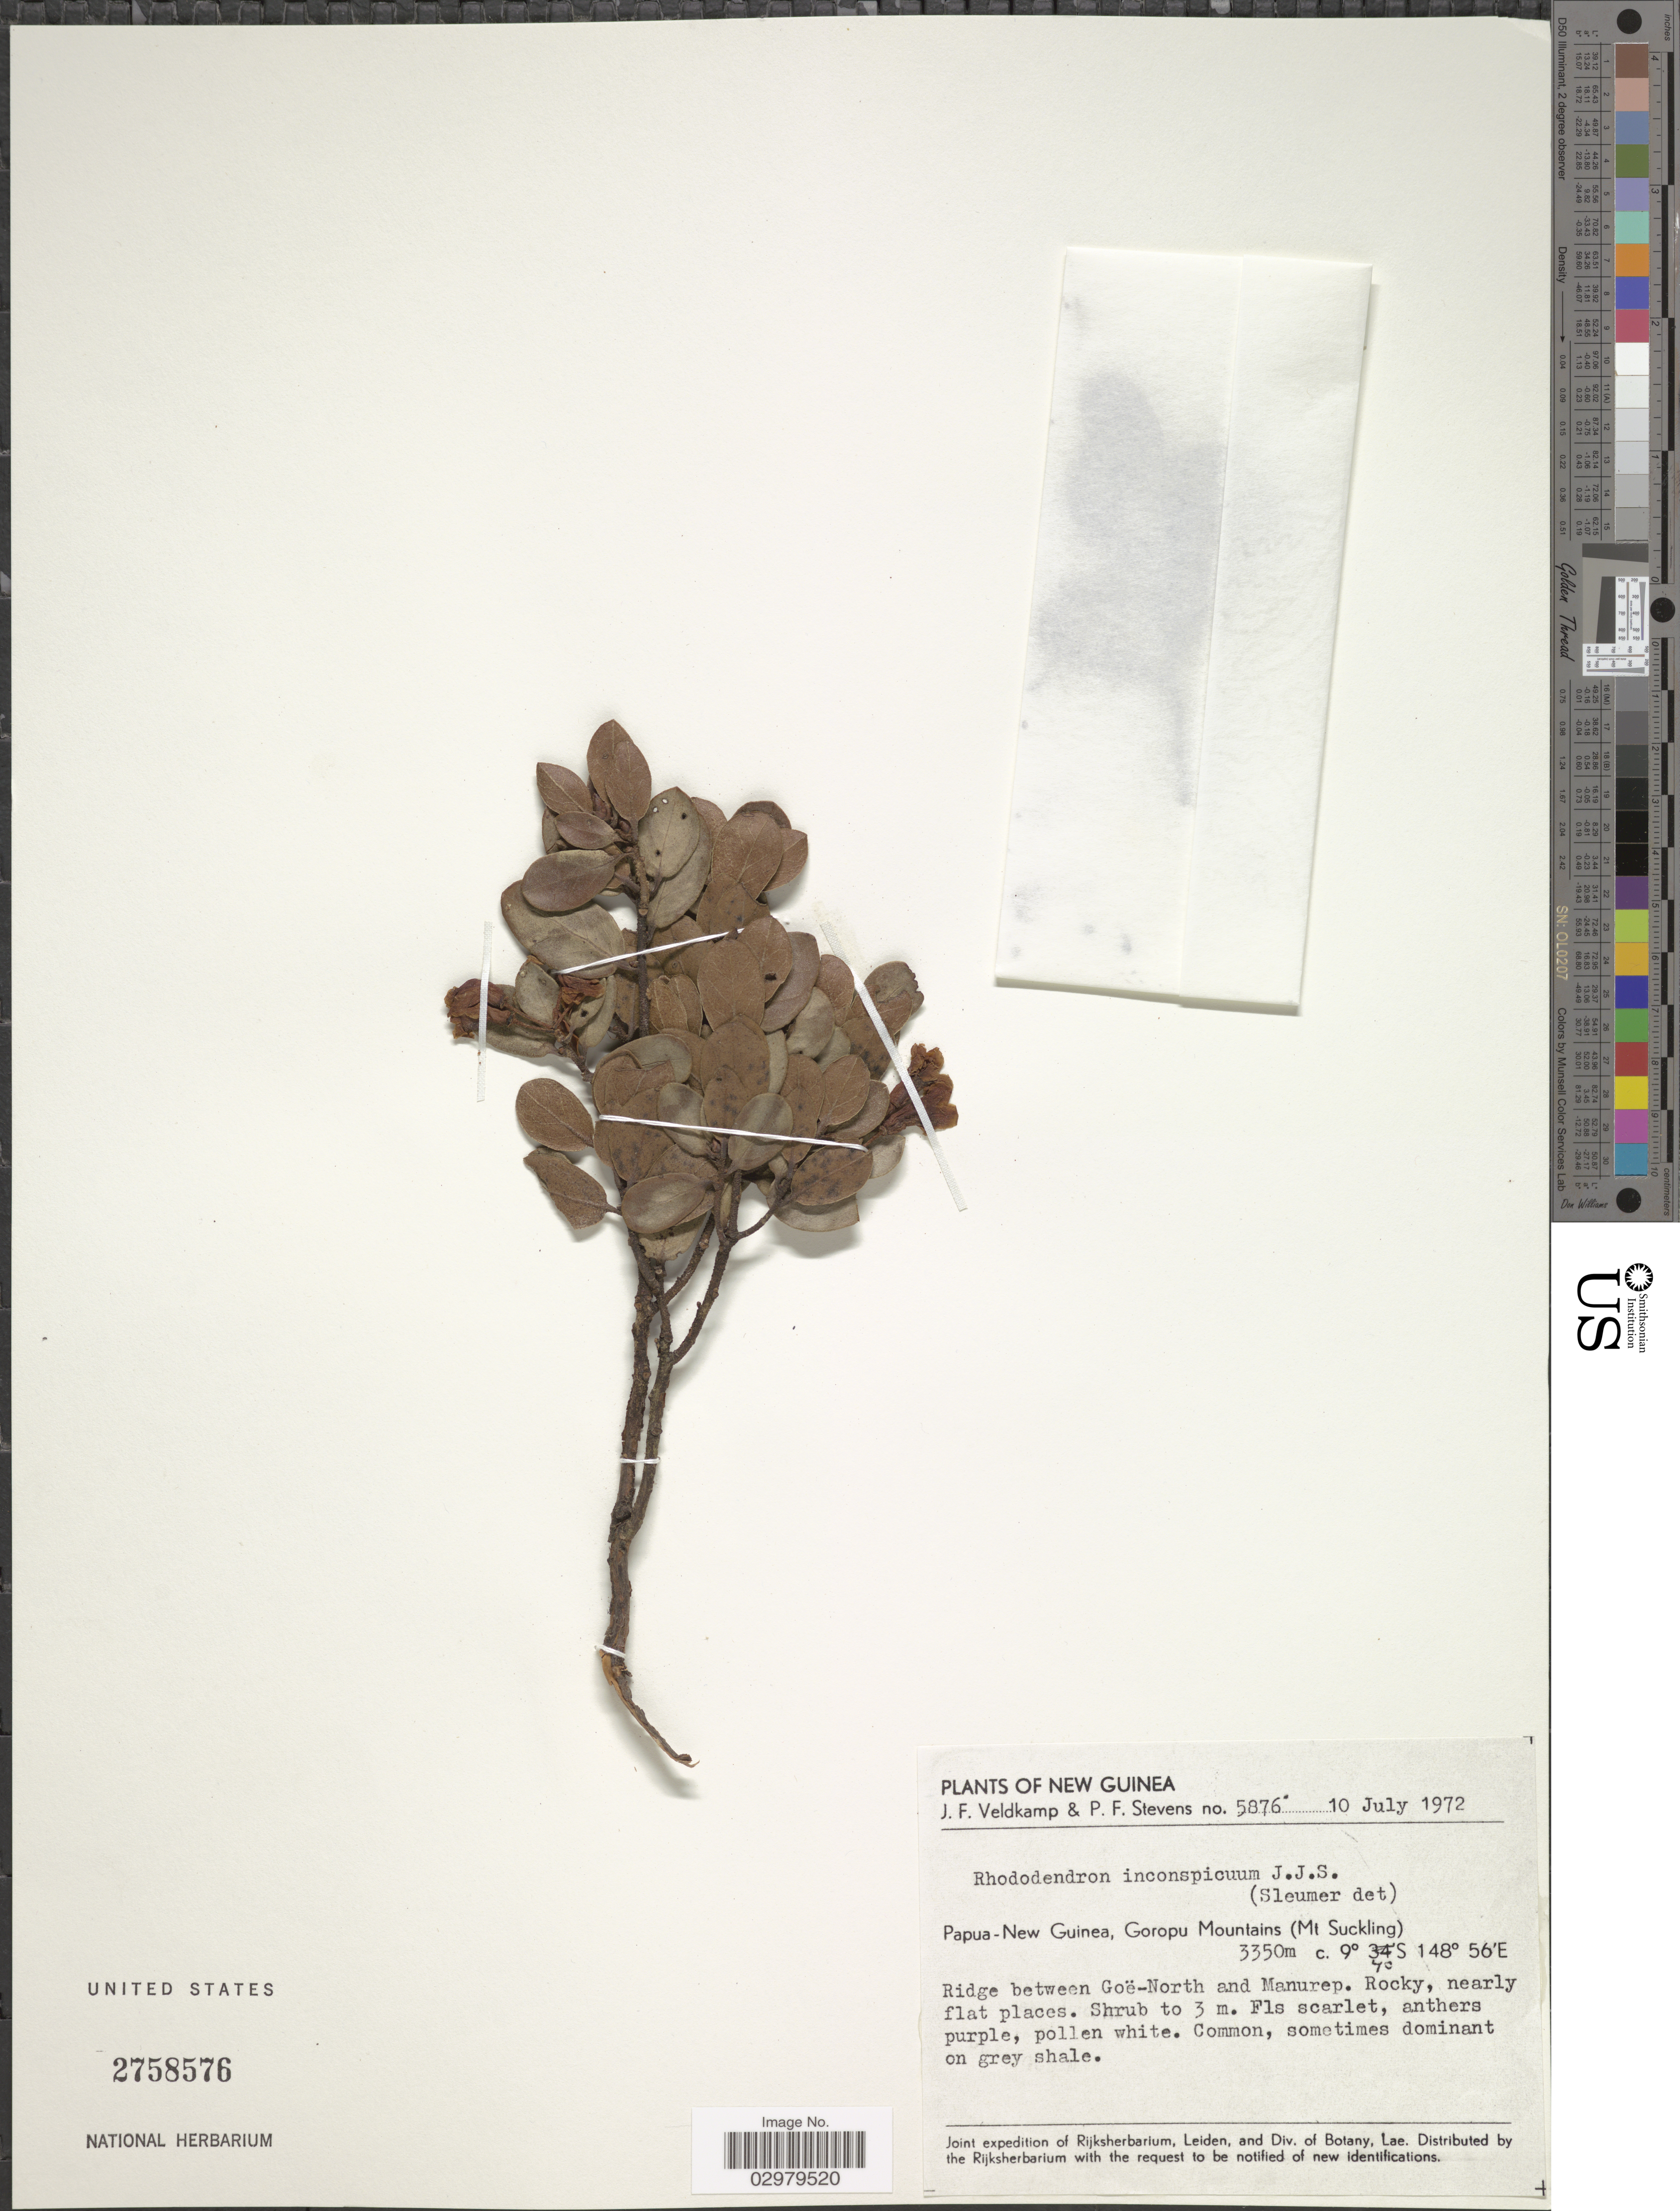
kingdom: Plantae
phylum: Tracheophyta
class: Magnoliopsida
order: Ericales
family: Ericaceae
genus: Rhododendron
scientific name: Rhododendron inconspicuum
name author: J.J. Sm.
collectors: J. F. Veldkamp & P. F. Stevens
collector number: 5876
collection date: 1972-07-10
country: Papua New Guinea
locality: New Guinea. Goropu Mountains (Mt Suckling). Ridge between Goë-North and Manurep.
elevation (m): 3350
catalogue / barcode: US 2758576